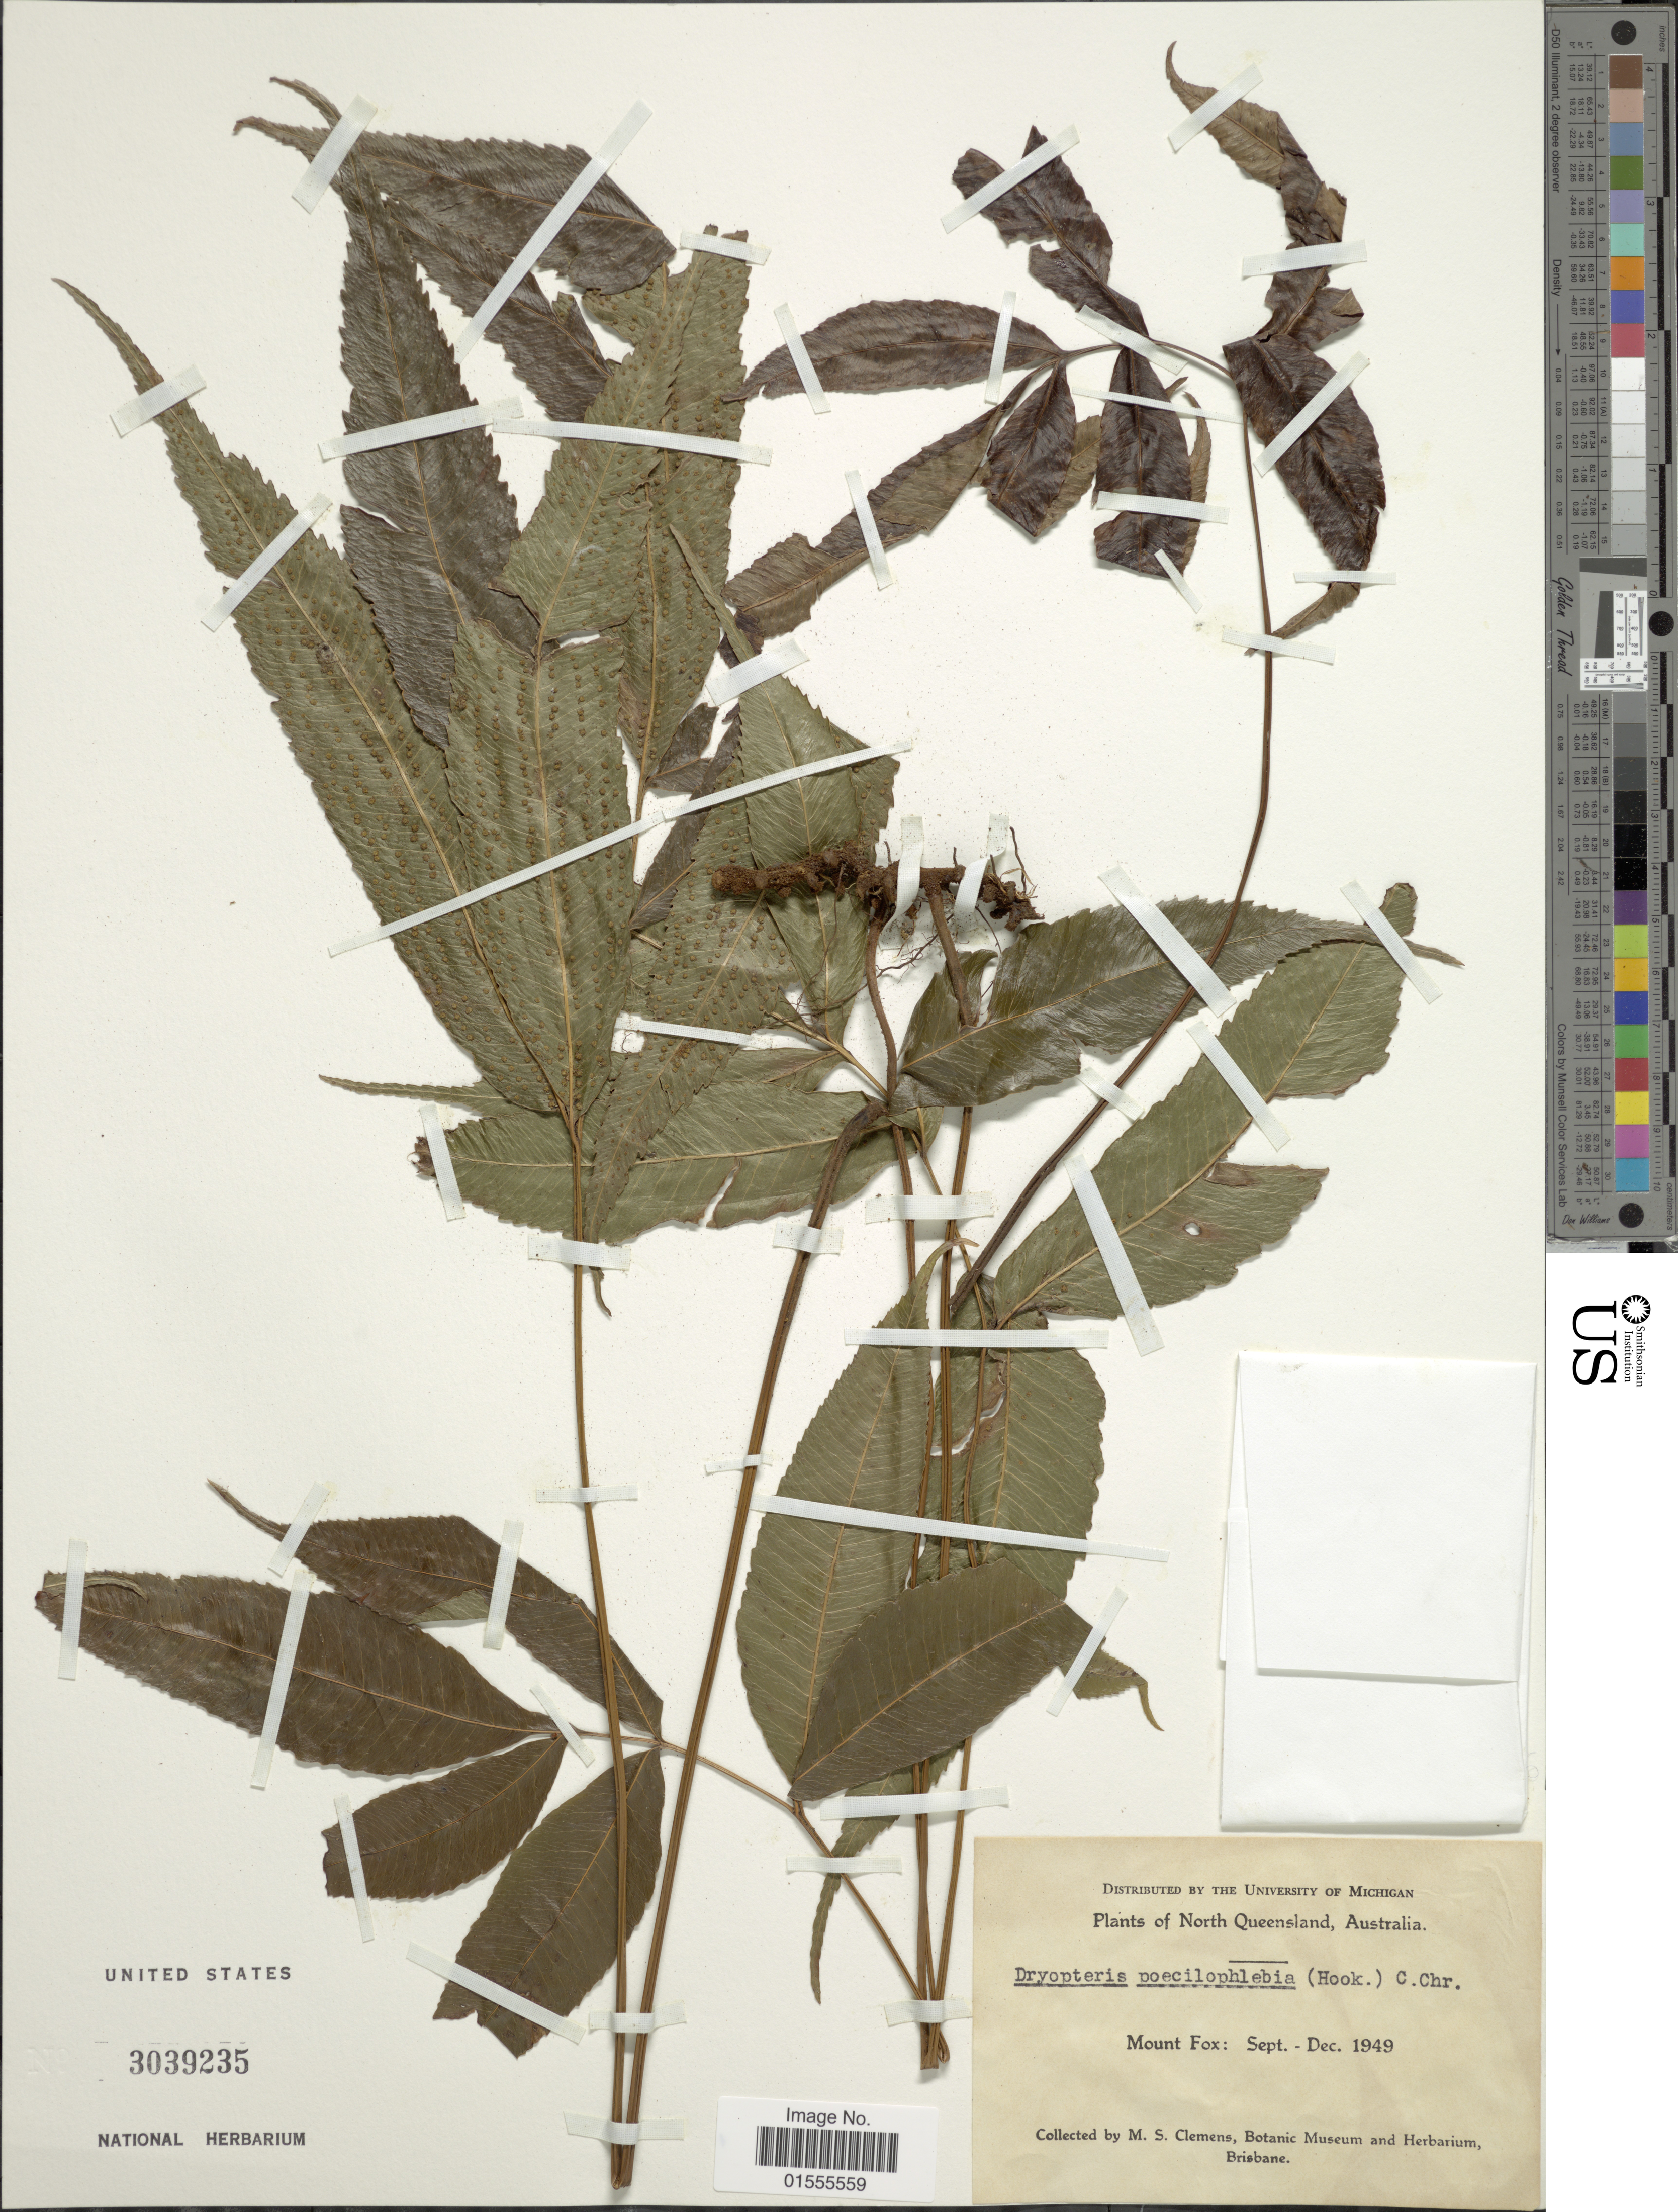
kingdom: Plantae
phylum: Tracheophyta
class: Polypodiopsida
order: Polypodiales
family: Dryopteridaceae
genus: Dryopteris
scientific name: Dryopteris poecilophlebia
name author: (Hook.) C. Chr.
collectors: M. S. Clemens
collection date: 1949-09/1949-12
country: Australia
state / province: Queensland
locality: North Queensland, Mount Fox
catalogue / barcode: US 3039235